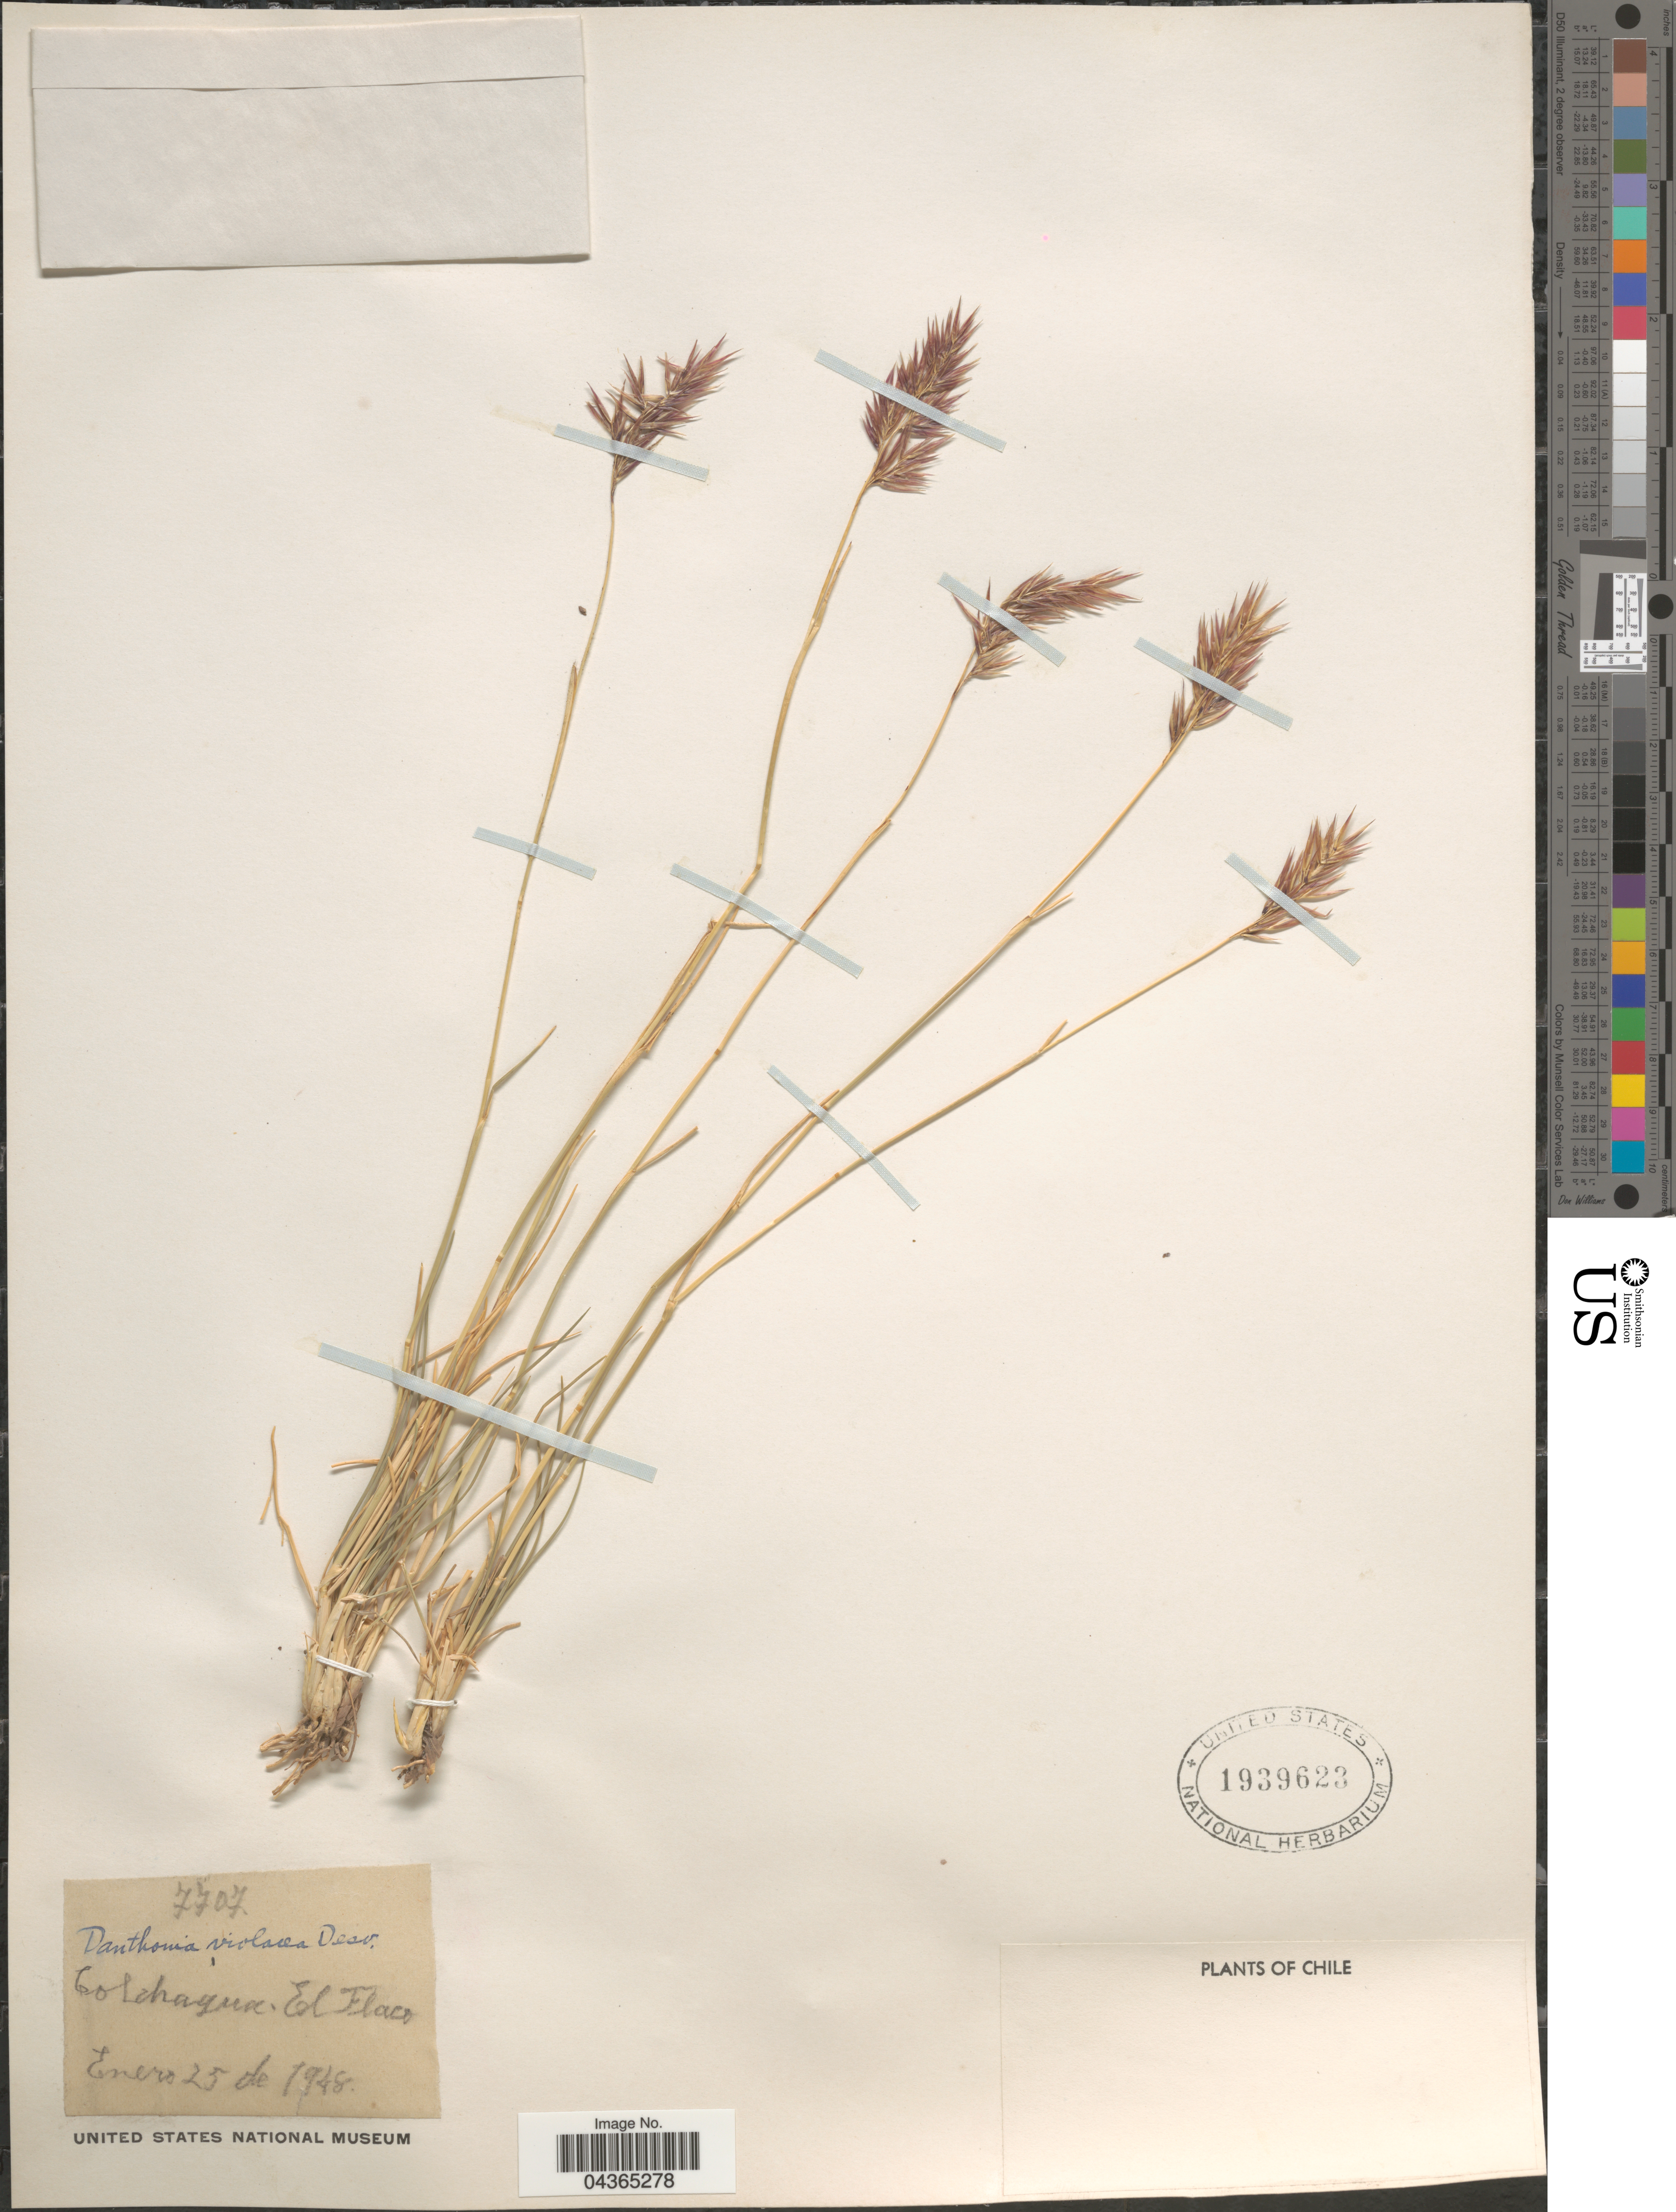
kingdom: Plantae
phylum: Tracheophyta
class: Liliopsida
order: Poales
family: Poaceae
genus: Rytidosperma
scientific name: Rytidosperma violaceum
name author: (É. Desv.) Nicora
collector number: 7707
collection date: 1948-01-25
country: Chile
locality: Colchagua. El Flaco.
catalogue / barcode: US 1939623